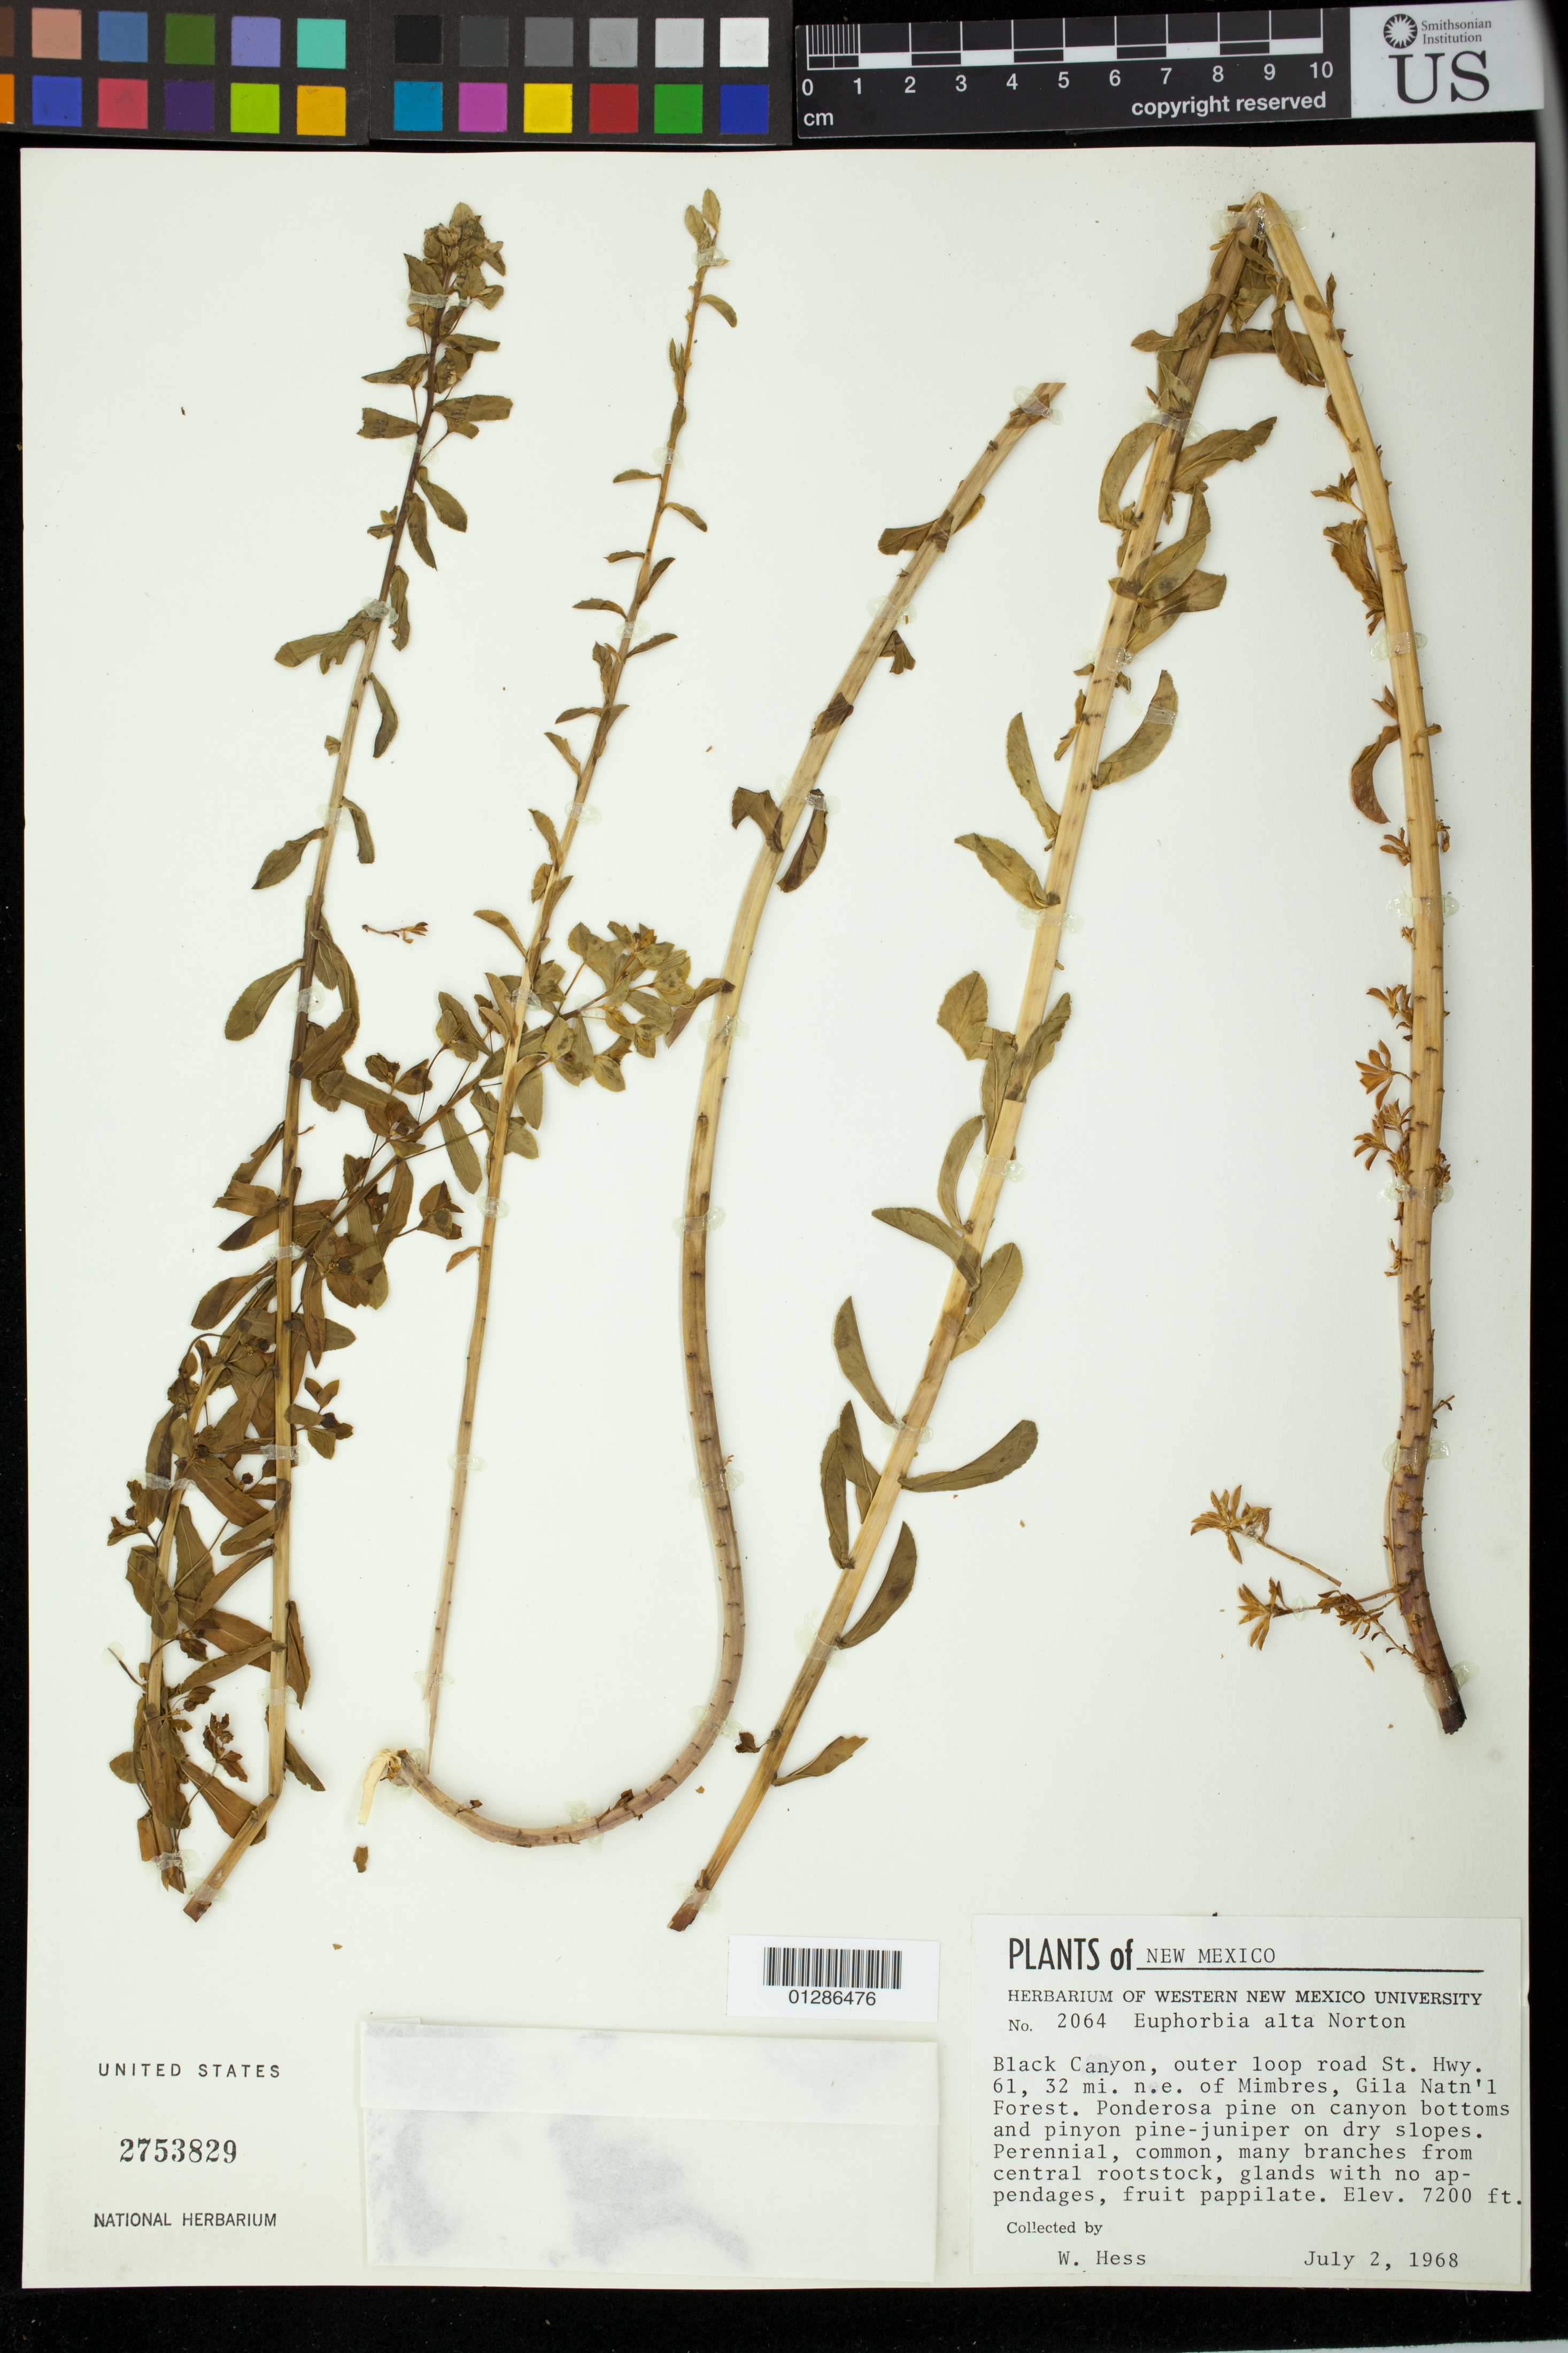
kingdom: Plantae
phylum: Tracheophyta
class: Magnoliopsida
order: Malpighiales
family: Euphorbiaceae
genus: Euphorbia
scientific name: Euphorbia alta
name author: Norton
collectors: W. Hess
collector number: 2064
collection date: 1968-07-02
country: United States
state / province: New Mexico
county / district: Santa Fe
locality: Black Canyon, outer loop road St. Hwy. 61, 32 mi. n.e. of Mimbres, Gila Natn'l Forest.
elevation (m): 2195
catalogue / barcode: US 2753829